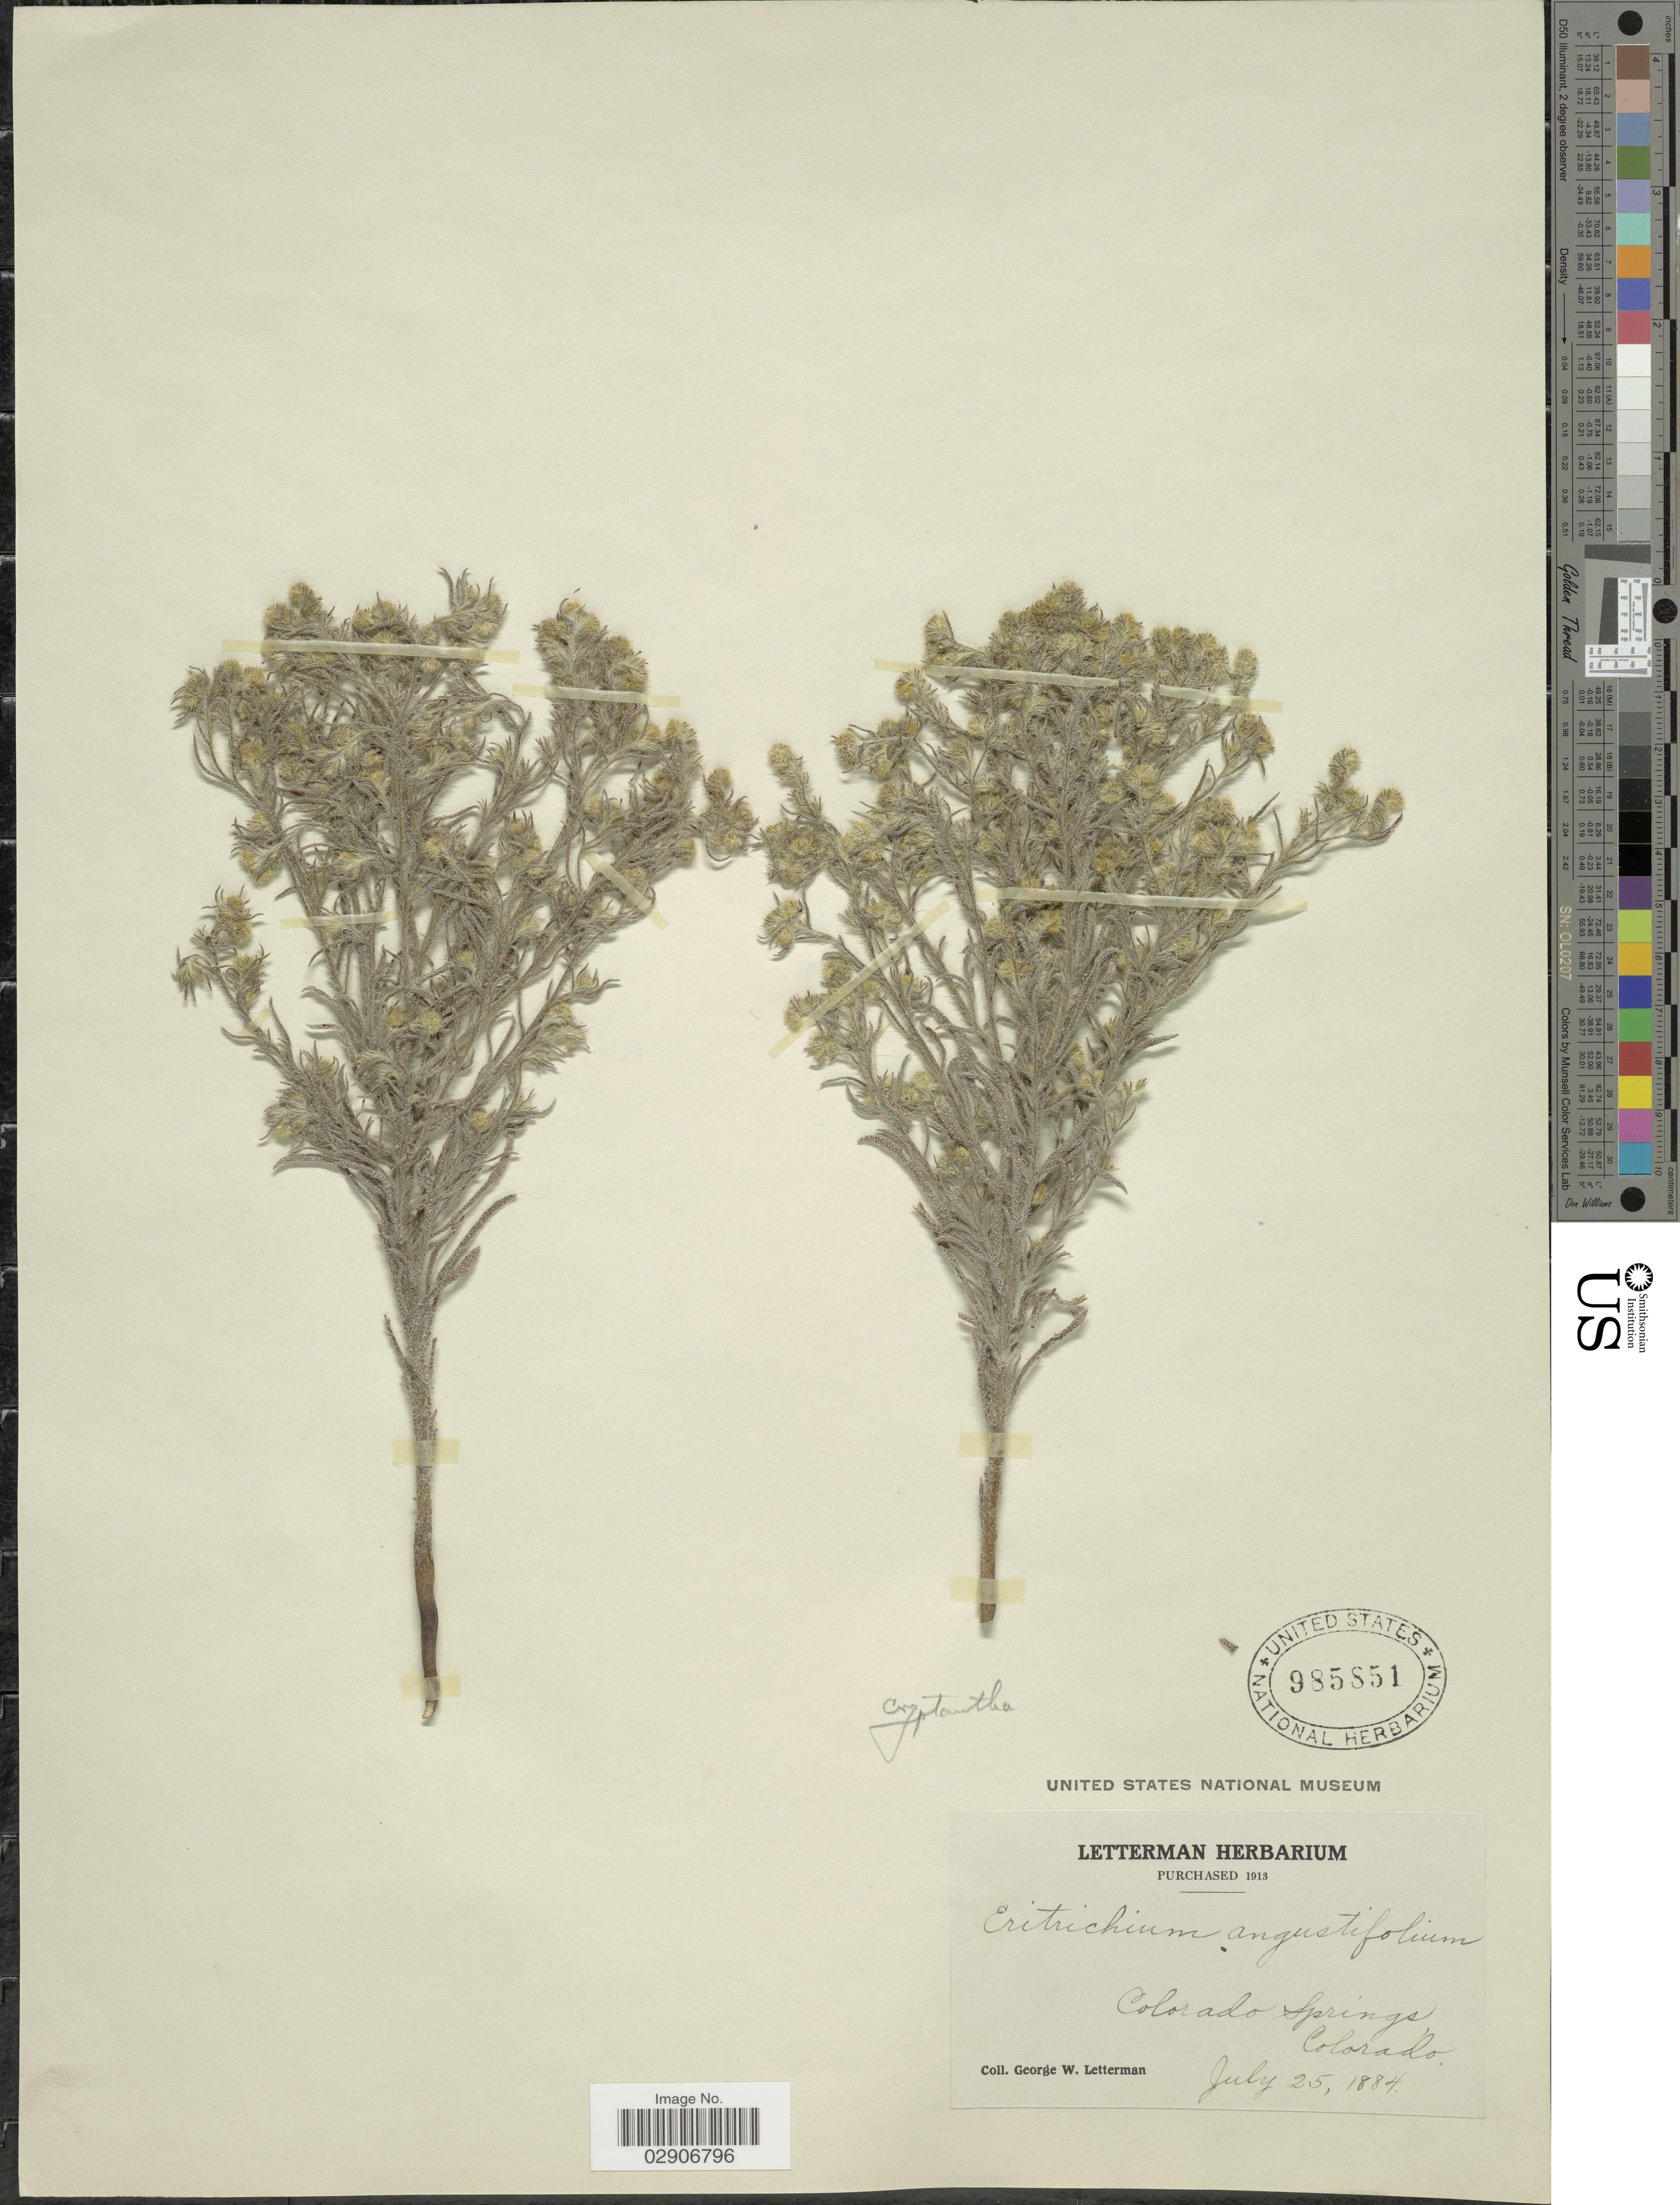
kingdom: Plantae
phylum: Tracheophyta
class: Magnoliopsida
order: Boraginales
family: Boraginaceae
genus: Cryptantha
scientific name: Cryptantha angustifolia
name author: (Torr.) Greene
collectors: G. W. Letterman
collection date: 1884-07-25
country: United States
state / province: Colorado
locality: Colorado Springs.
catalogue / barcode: US 985851